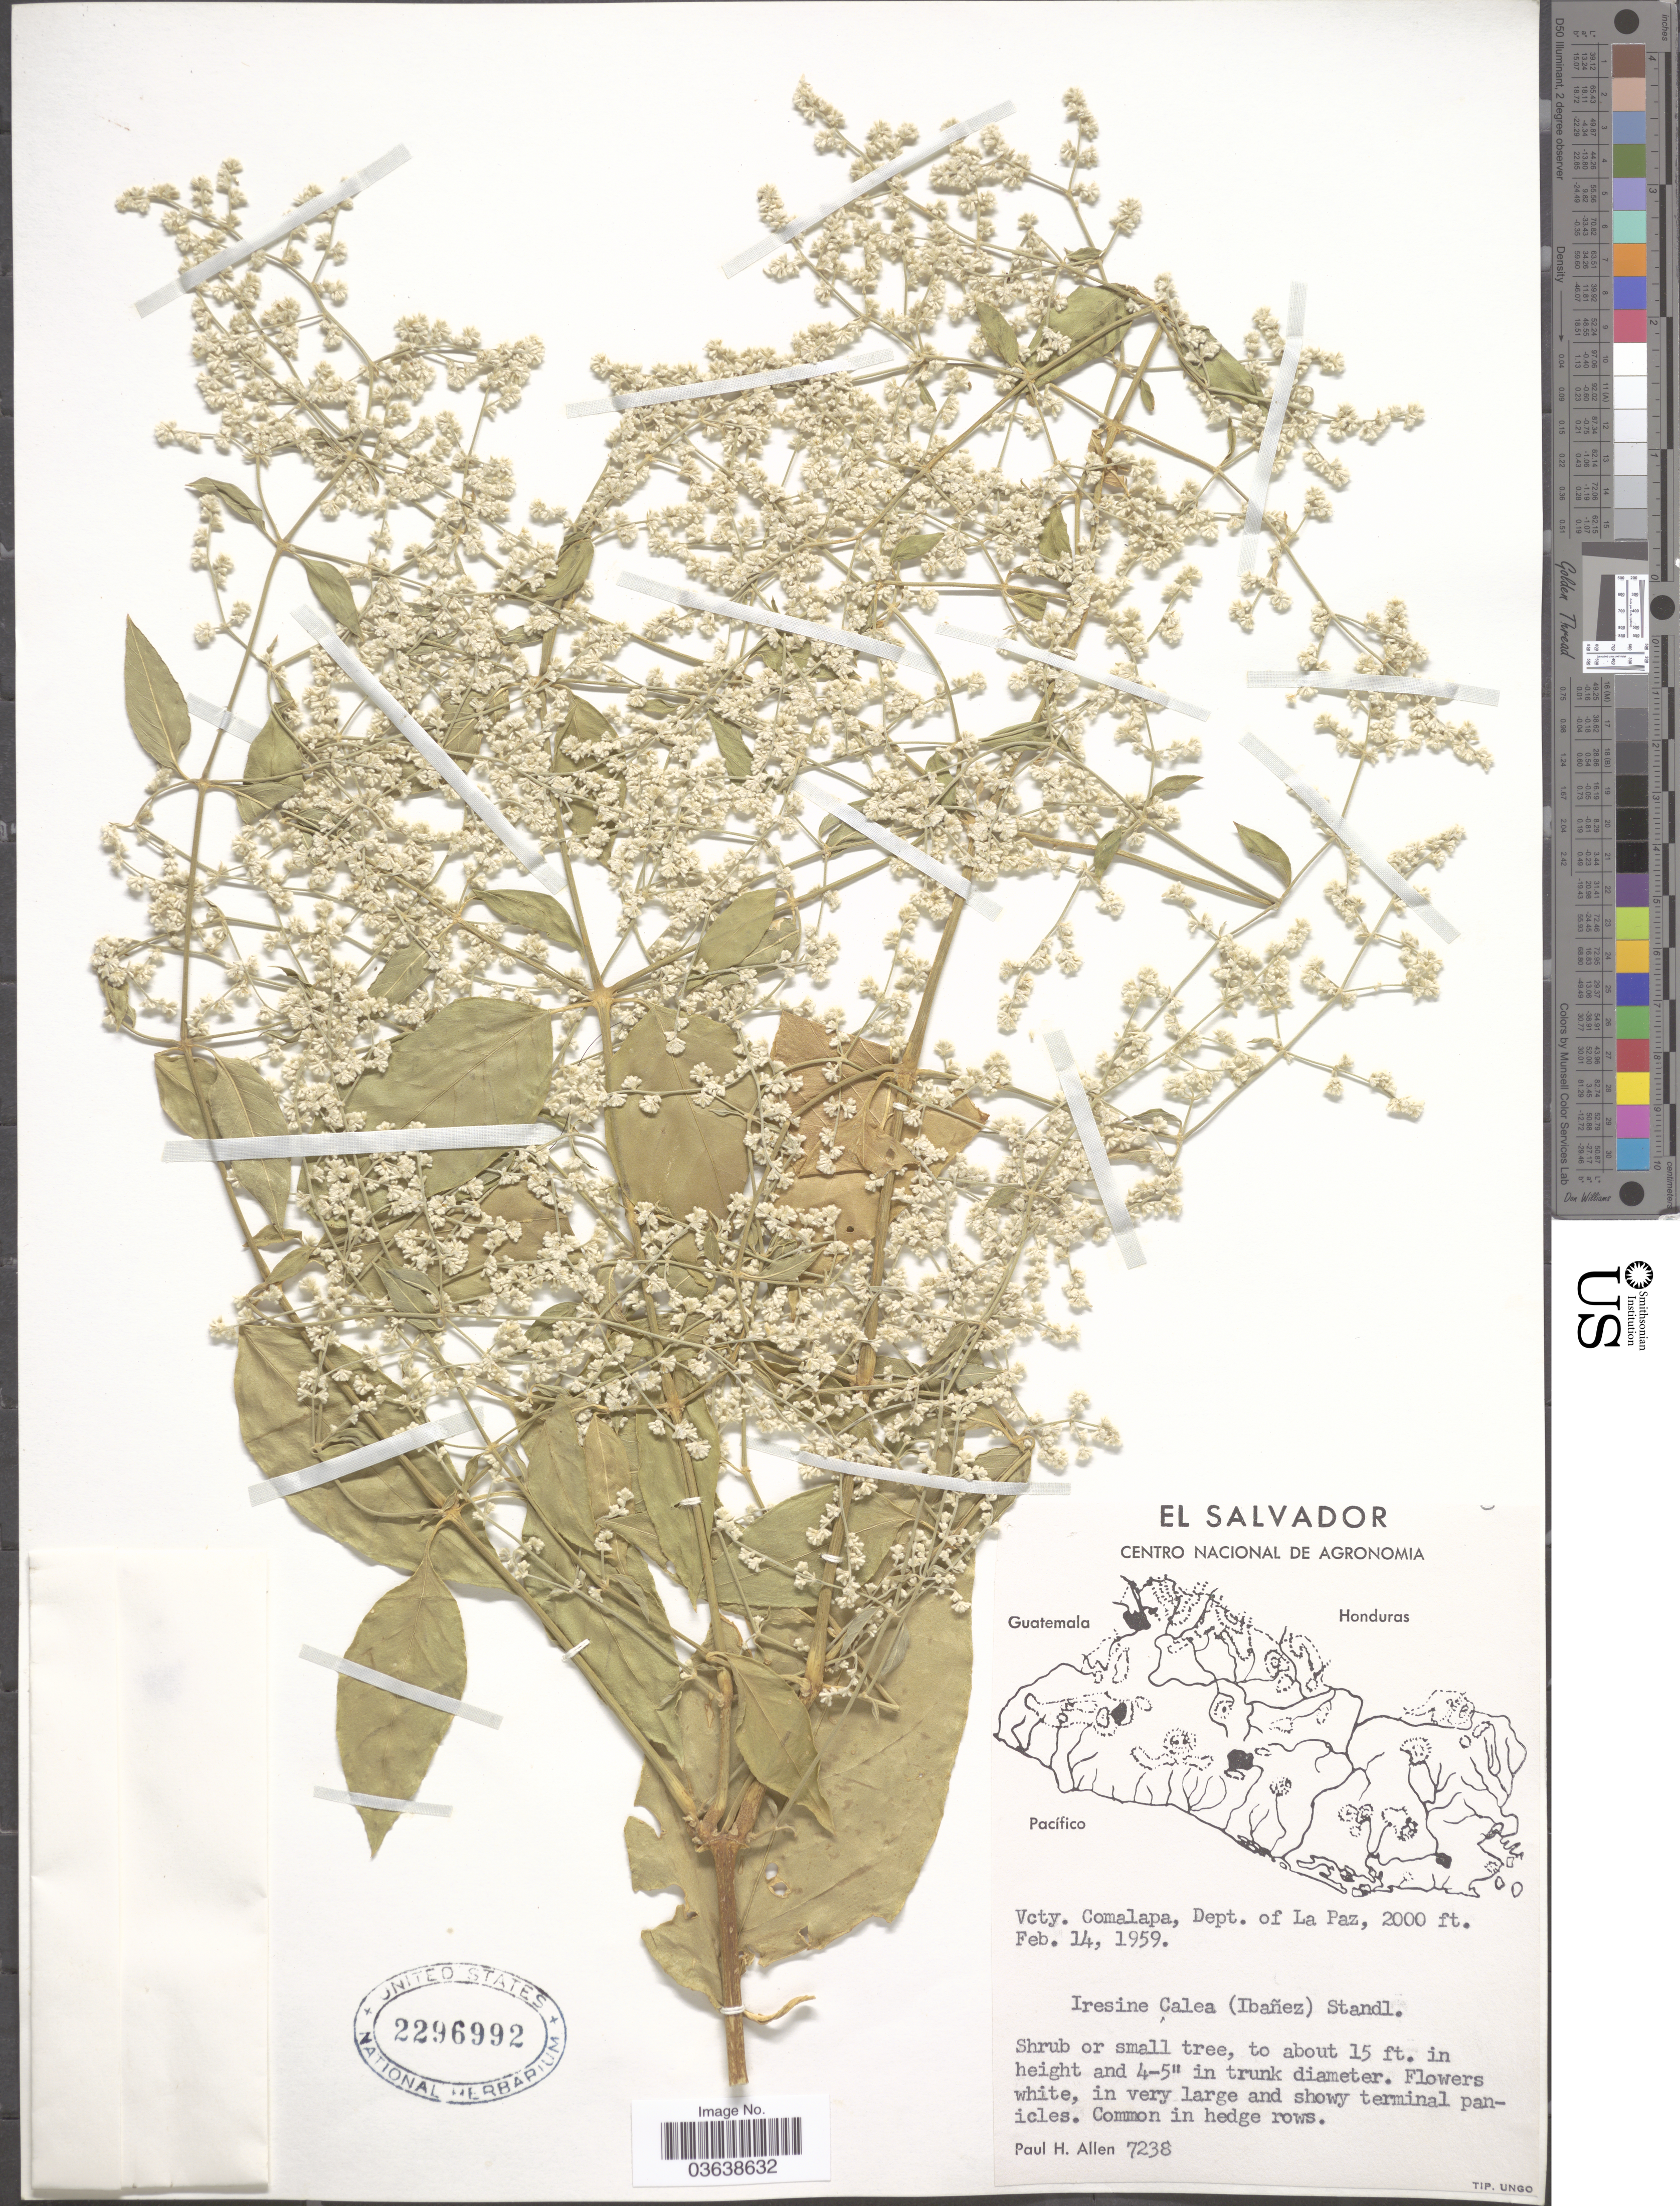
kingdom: Plantae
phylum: Tracheophyta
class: Magnoliopsida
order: Caryophyllales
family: Amaranthaceae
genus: Iresine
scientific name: Iresine calea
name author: (Ibáñez) Standl.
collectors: P. H. Allen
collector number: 7238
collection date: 1959-02-14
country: El Salvador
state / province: La Paz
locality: Vcty. Comalapa, Dept. of La Paz.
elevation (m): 610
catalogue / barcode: US 2296992